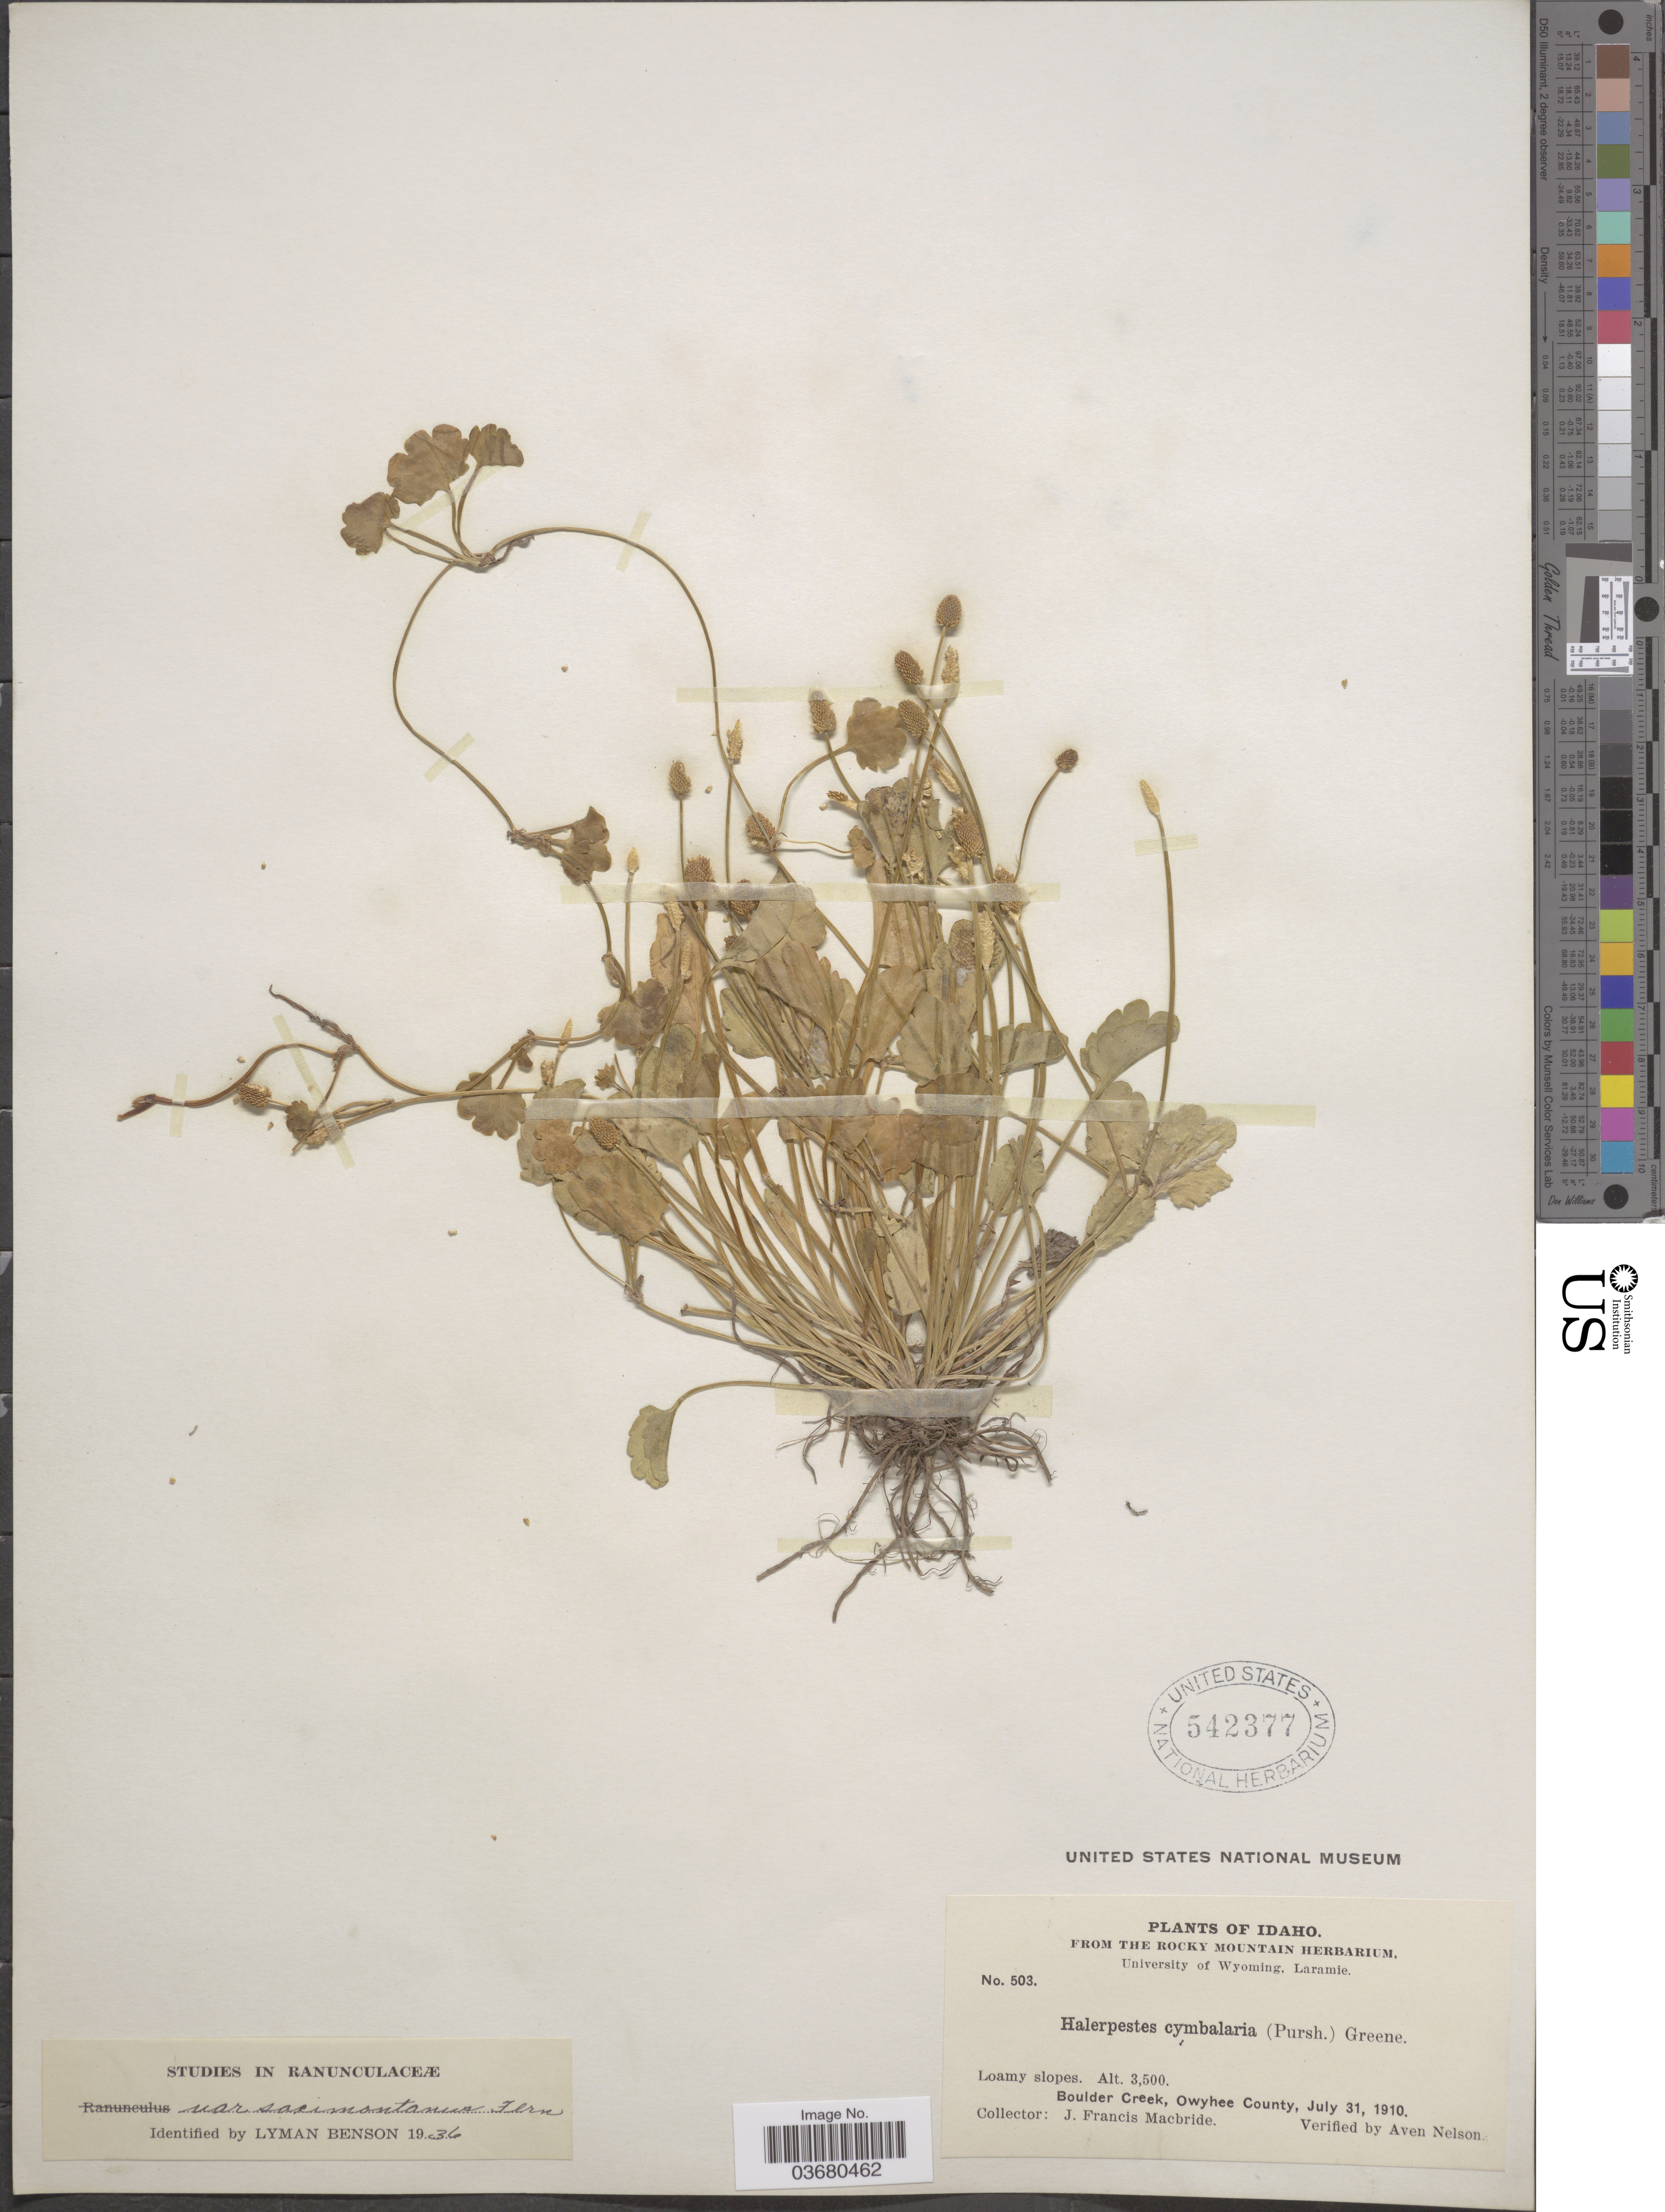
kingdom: Plantae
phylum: Tracheophyta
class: Magnoliopsida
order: Ranunculales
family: Ranunculaceae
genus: Halerpestes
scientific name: Halerpestes cymbalaria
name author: (Pursh) Greene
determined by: Strong, M. T., (US), Smithsonian Institution - National Museum of Natural History (UNITED STATES)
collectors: J. F. Macbride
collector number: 503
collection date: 1910-07-31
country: United States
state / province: Idaho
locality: Boulder Creek, Owyhee County.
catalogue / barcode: US 542377